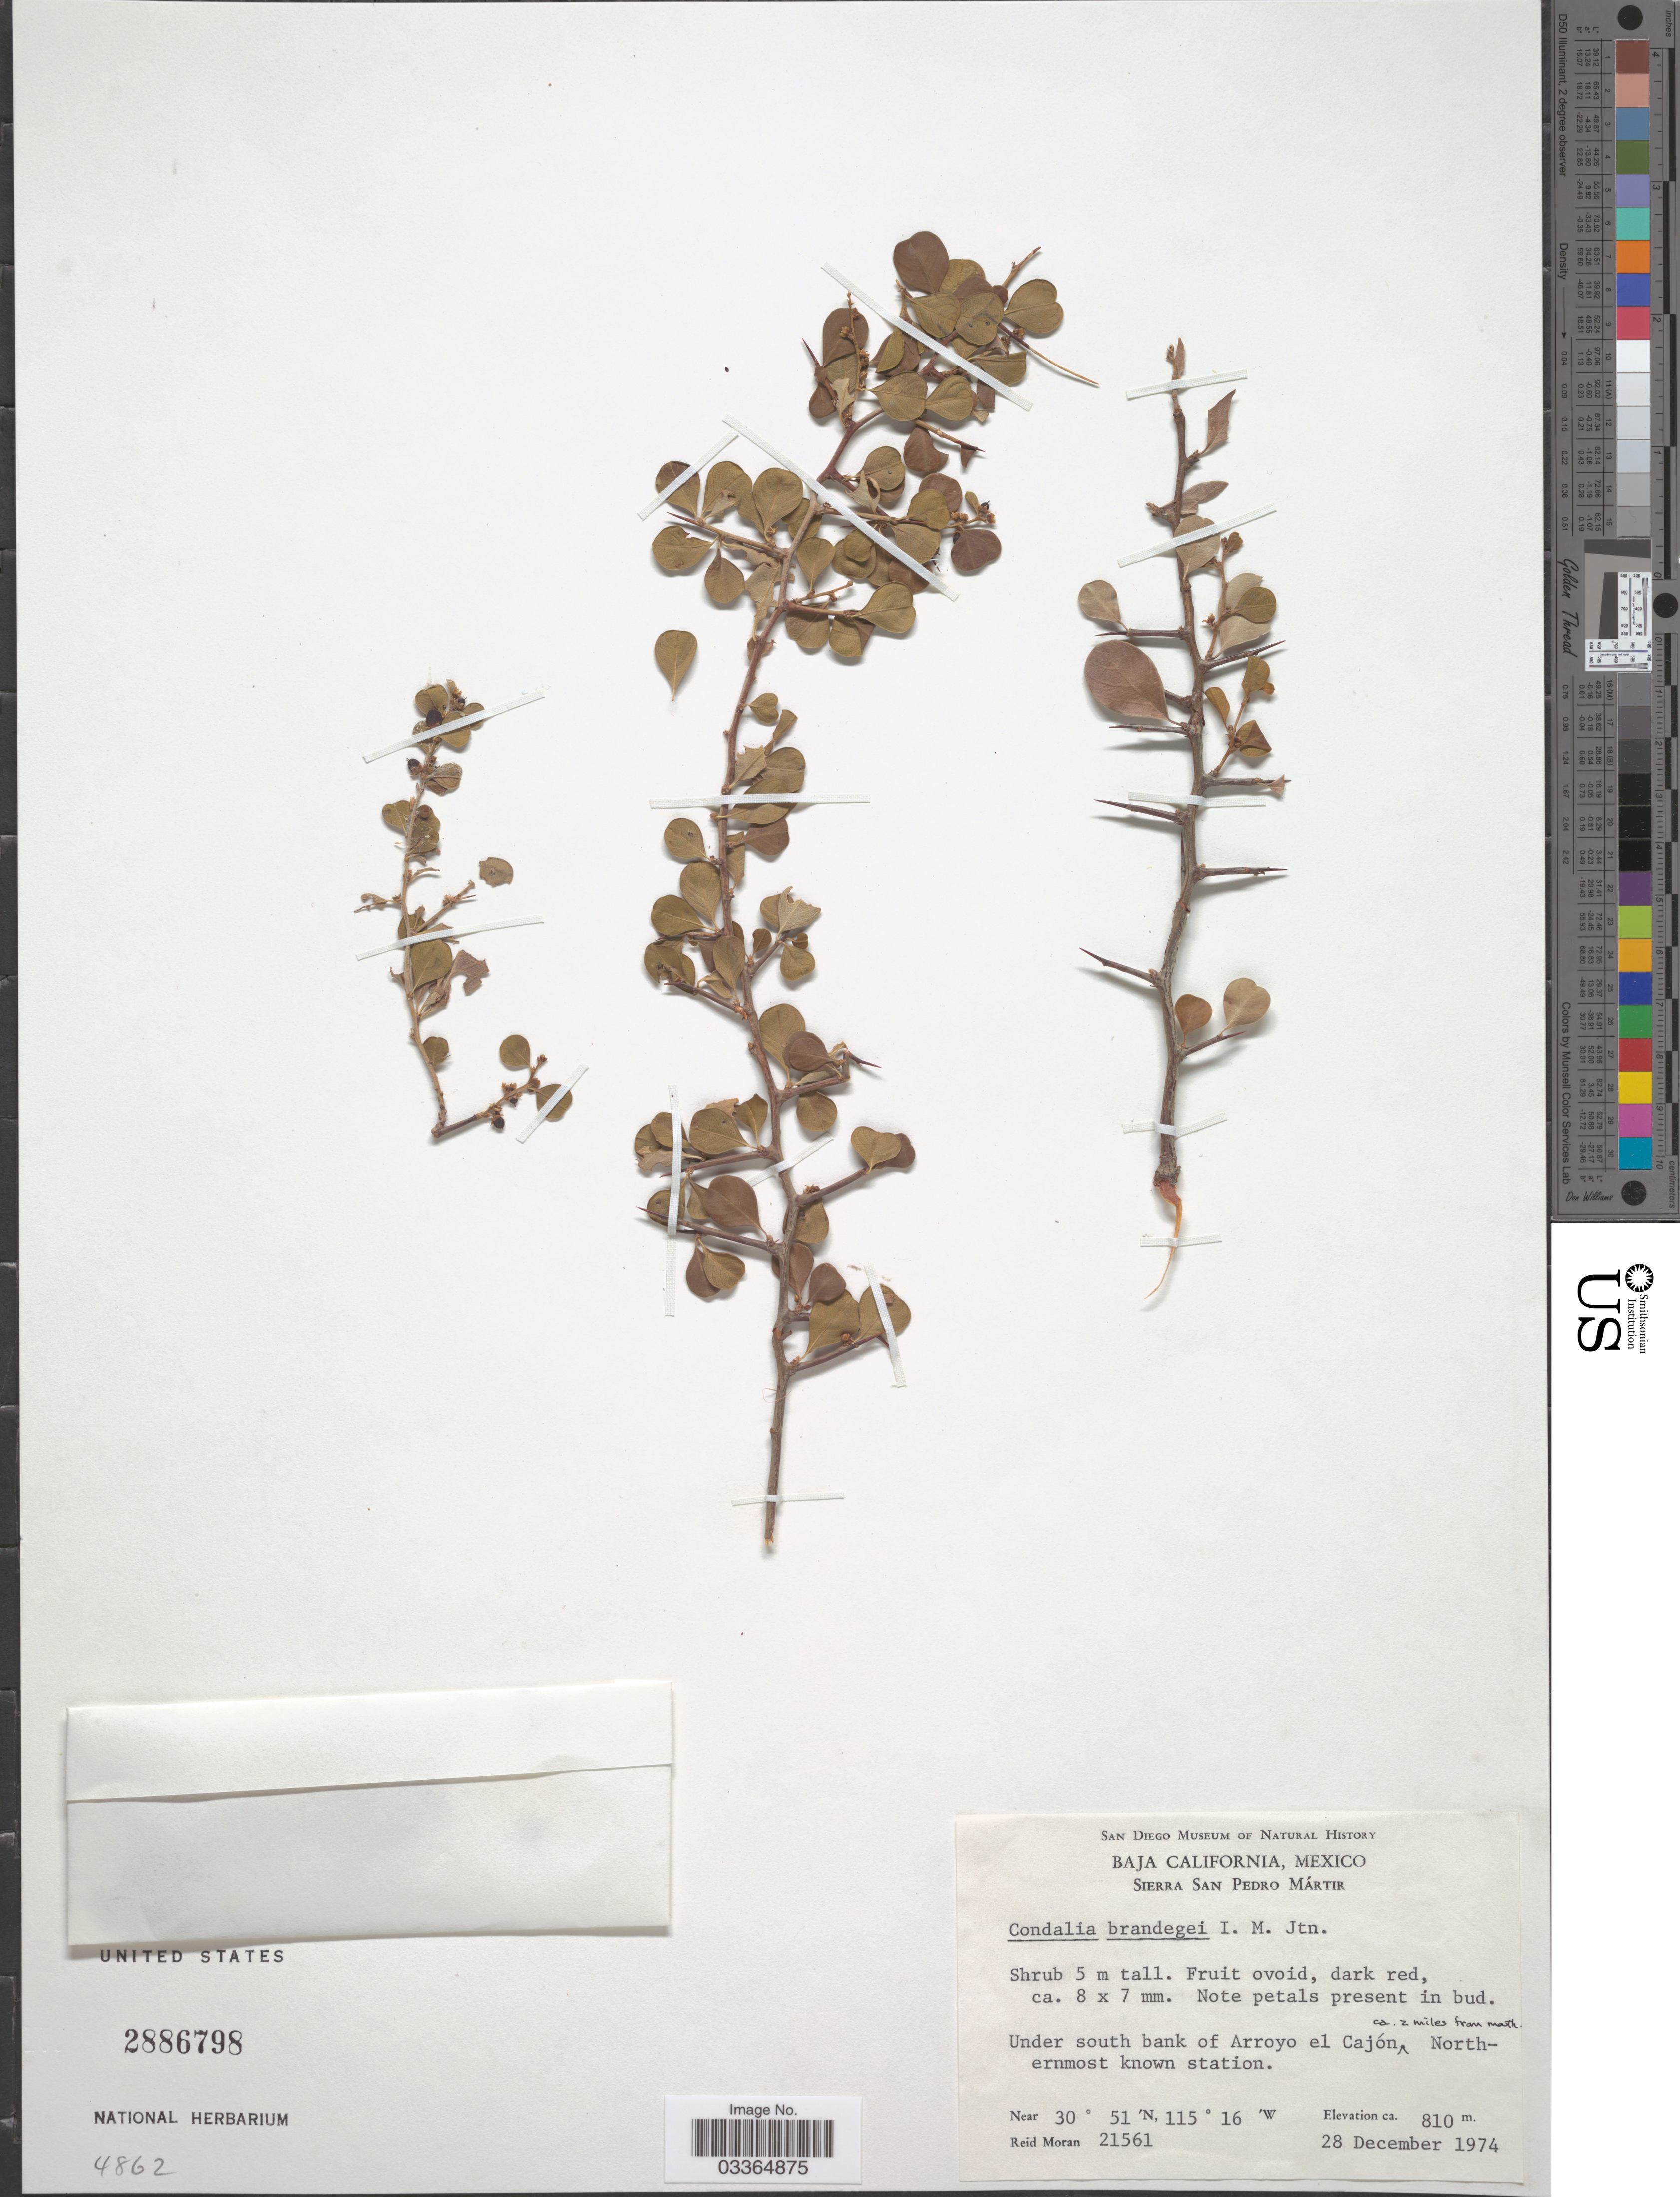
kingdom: Plantae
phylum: Tracheophyta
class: Magnoliopsida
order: Rosales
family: Rhamnaceae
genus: Condalia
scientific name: Condalia brandegeei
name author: I.M. Johnst.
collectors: R. Moran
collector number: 21561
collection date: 1974-12-28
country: Mexico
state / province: Baja California Norte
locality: Sierra San Pedro, Mártir. Under south bank of Arroyo el Cajón, ca. 2 miles from mouth. Northernmost known station.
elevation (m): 810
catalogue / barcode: US 2886798